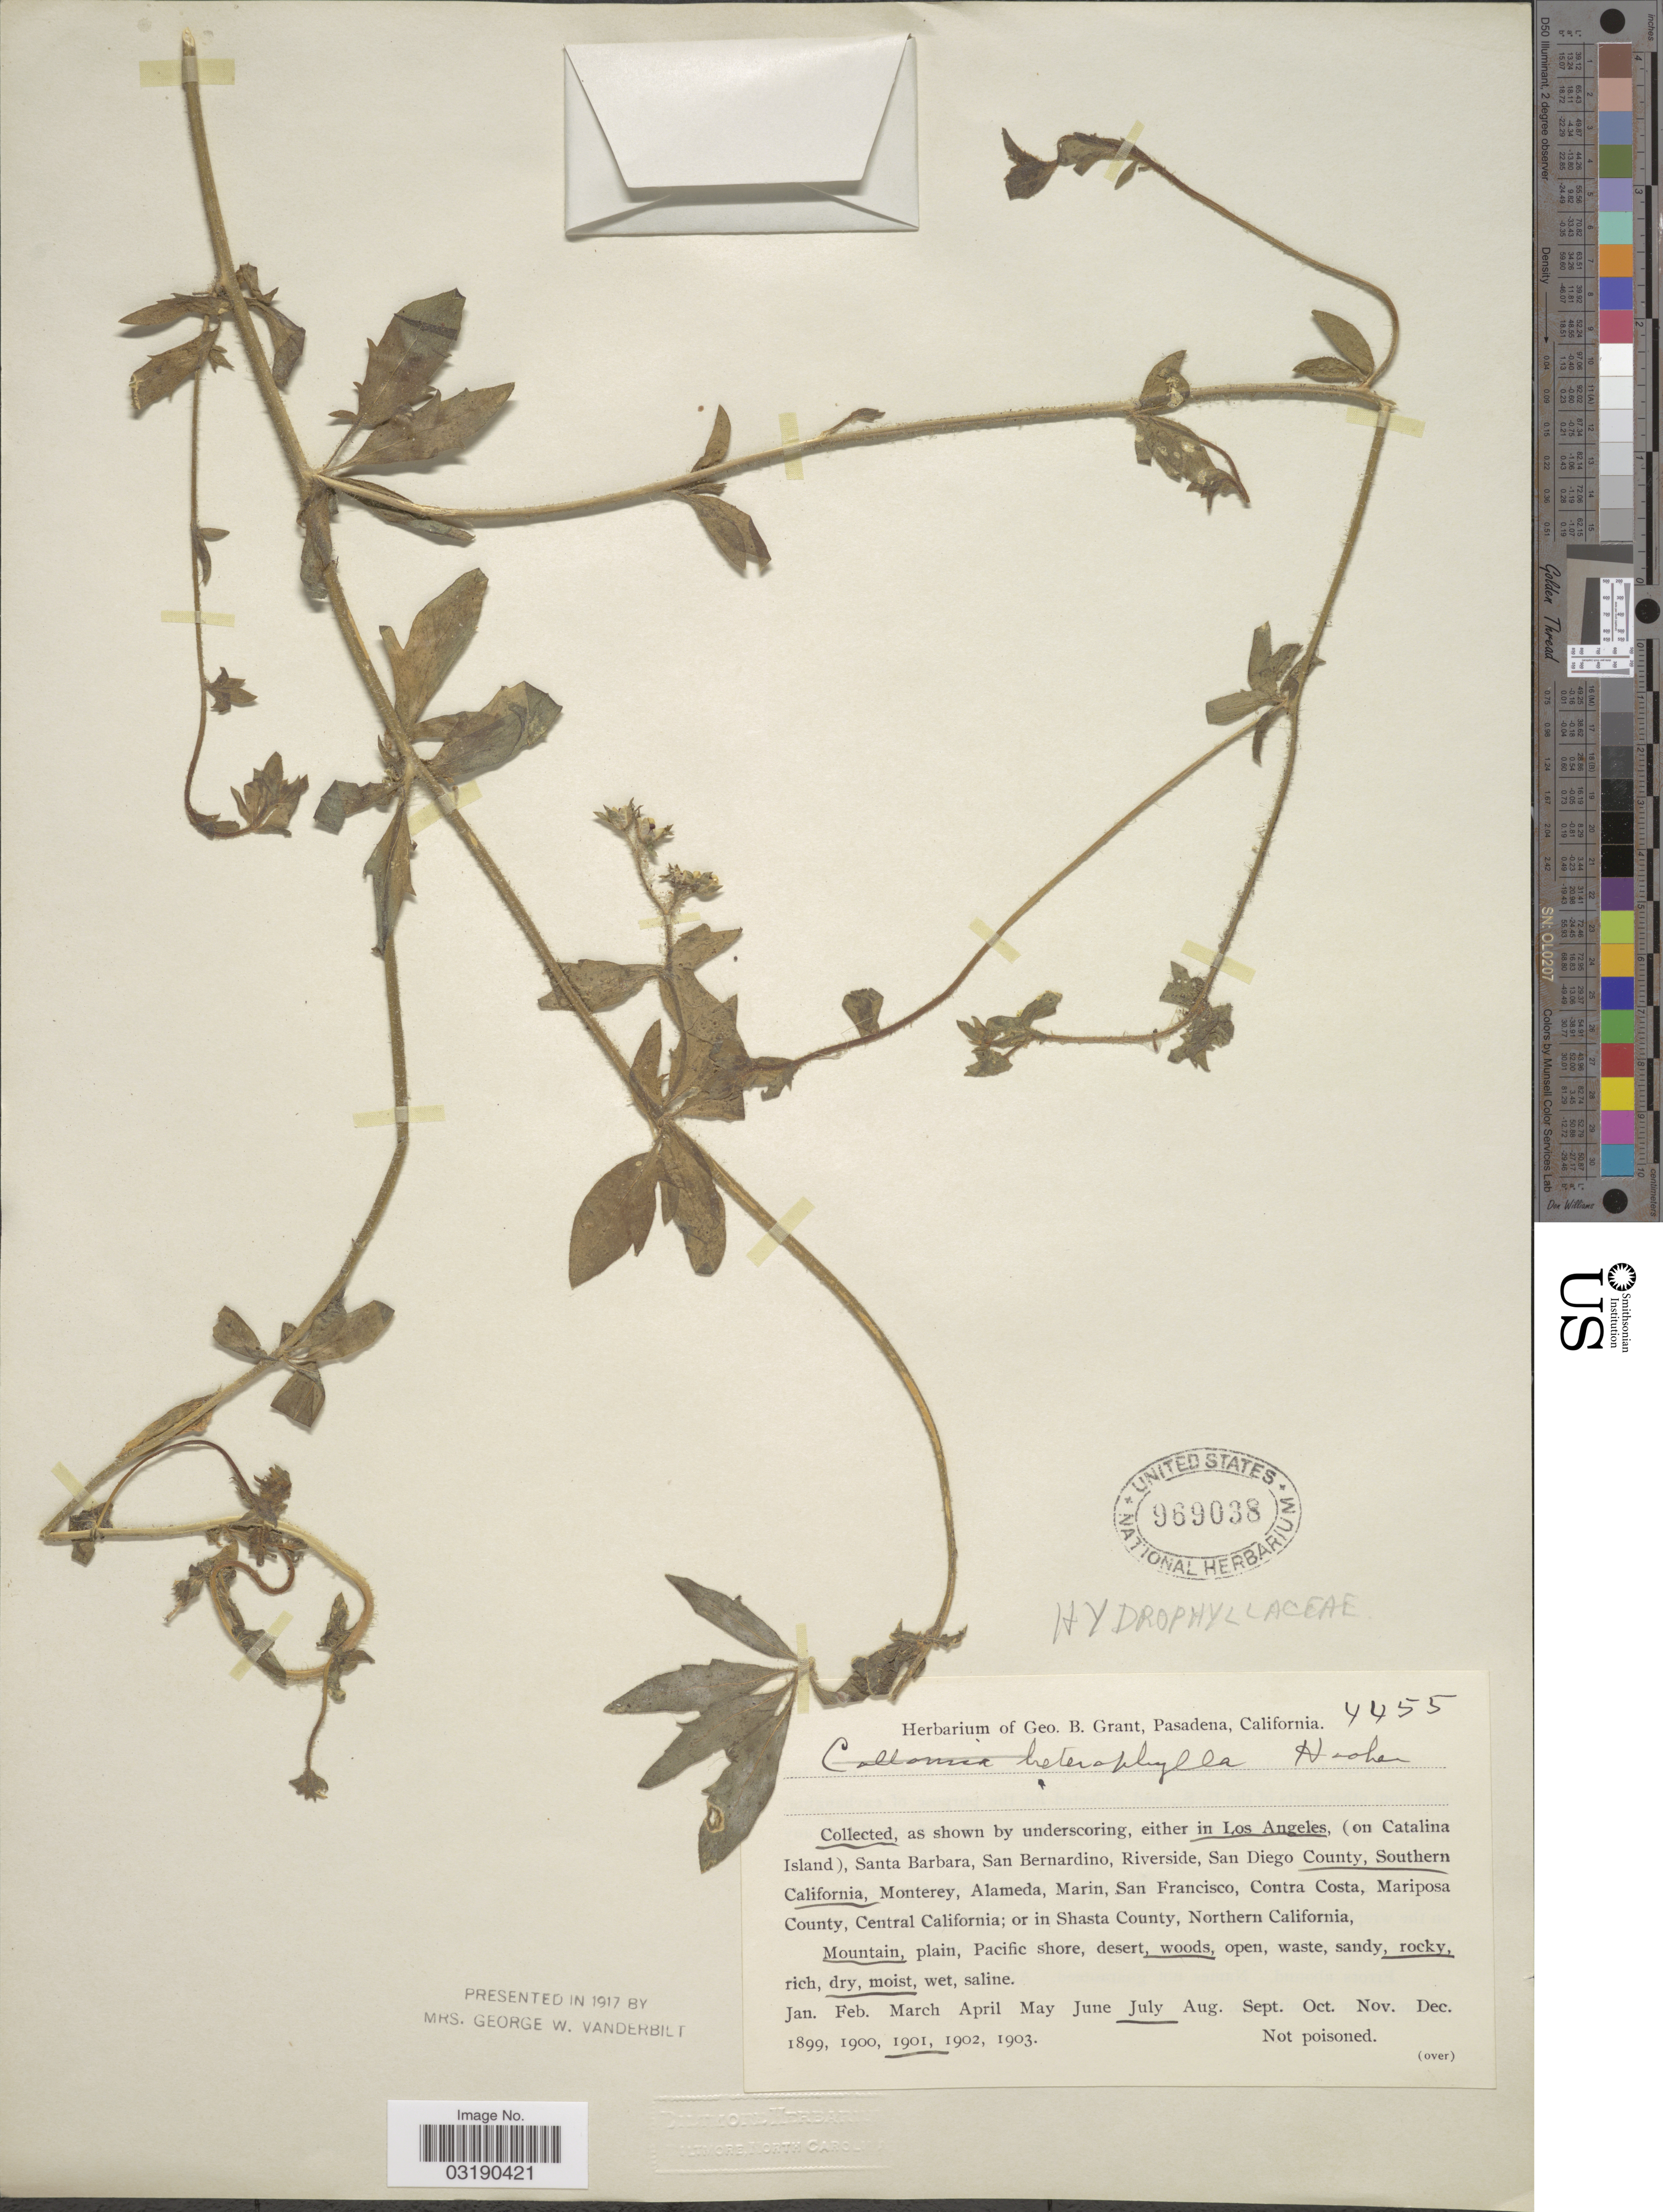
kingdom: Plantae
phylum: Tracheophyta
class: Magnoliopsida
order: Ericales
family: Polemoniaceae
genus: Allophyllum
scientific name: Allophyllum divaricatum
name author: (Nutt.) A.D. Grant & V.E. Grant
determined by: Day, Alva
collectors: ex herb. Geo. B. Grant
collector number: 4455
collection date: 1901-07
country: United States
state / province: California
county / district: Los Angeles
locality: Collected in Los Angeles, County, Southern California.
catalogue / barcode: US 969038